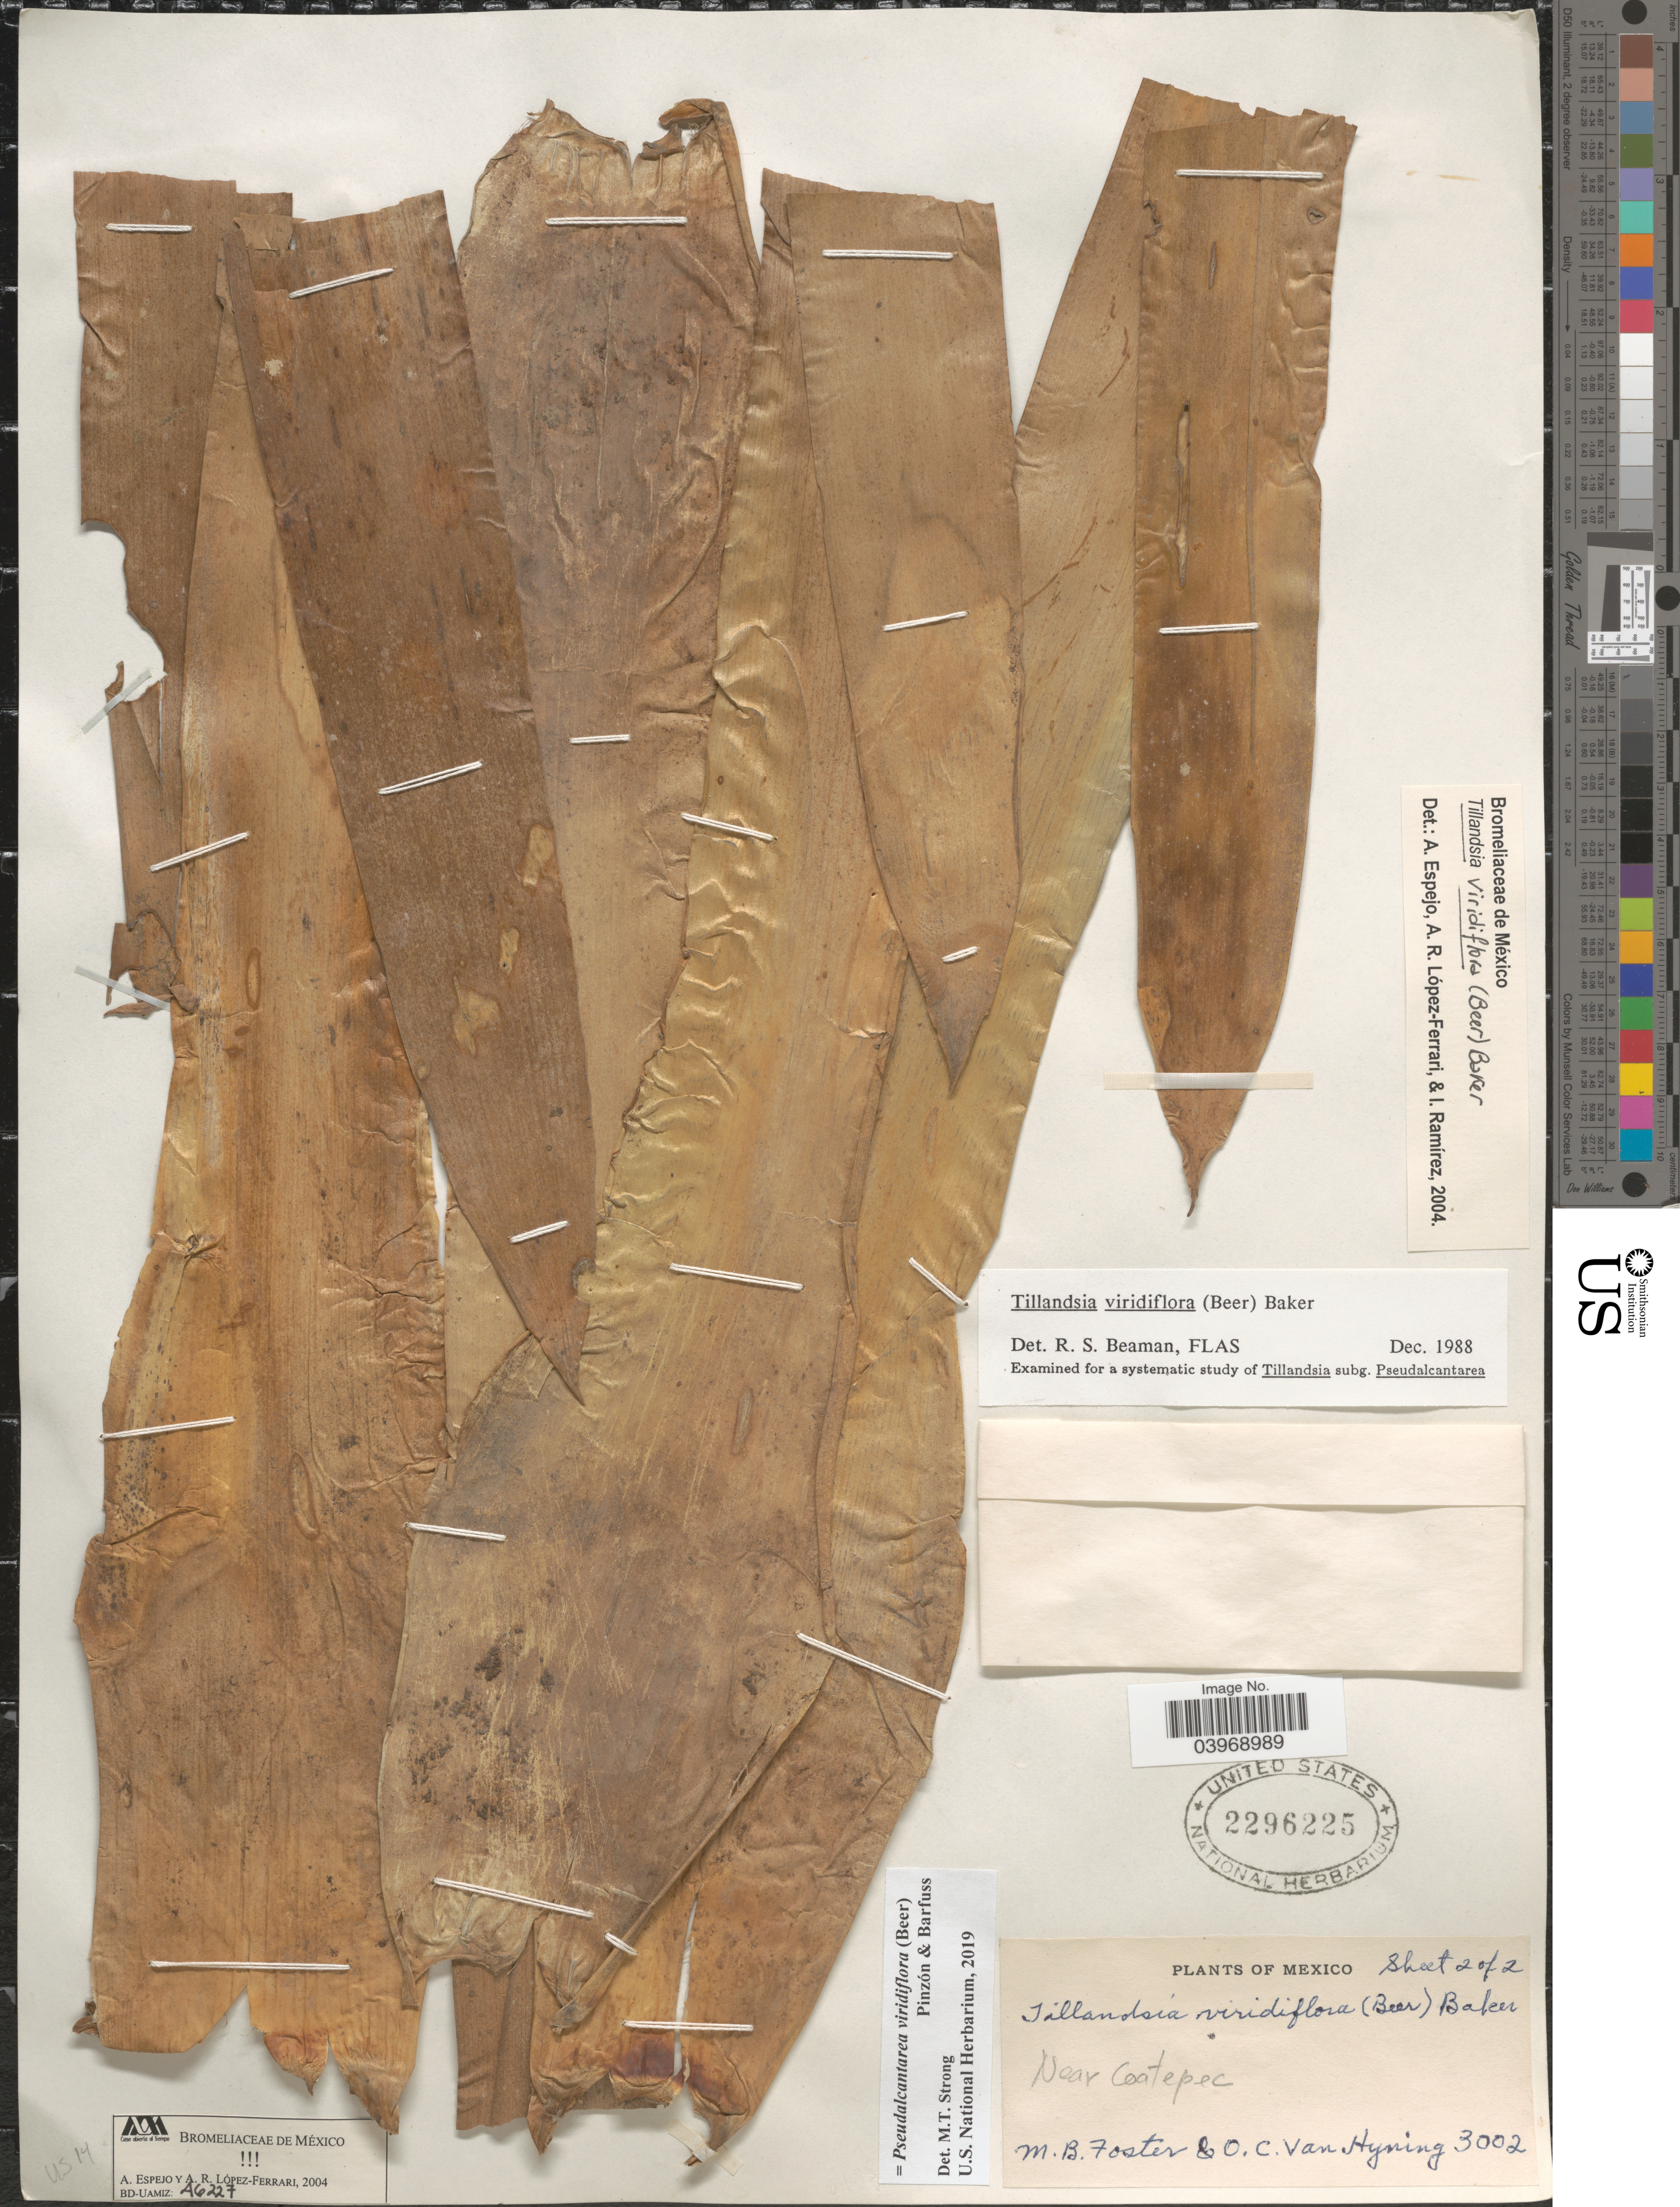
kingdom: Plantae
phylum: Tracheophyta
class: Liliopsida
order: Poales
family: Bromeliaceae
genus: Pseudalcantarea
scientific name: Pseudalcantarea viridiflora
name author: (Beer) Pinzón & Barfuss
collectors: M. B. Foster & O. Van Hyning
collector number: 3002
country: Mexico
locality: Near Coatepec.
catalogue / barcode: US 2296225